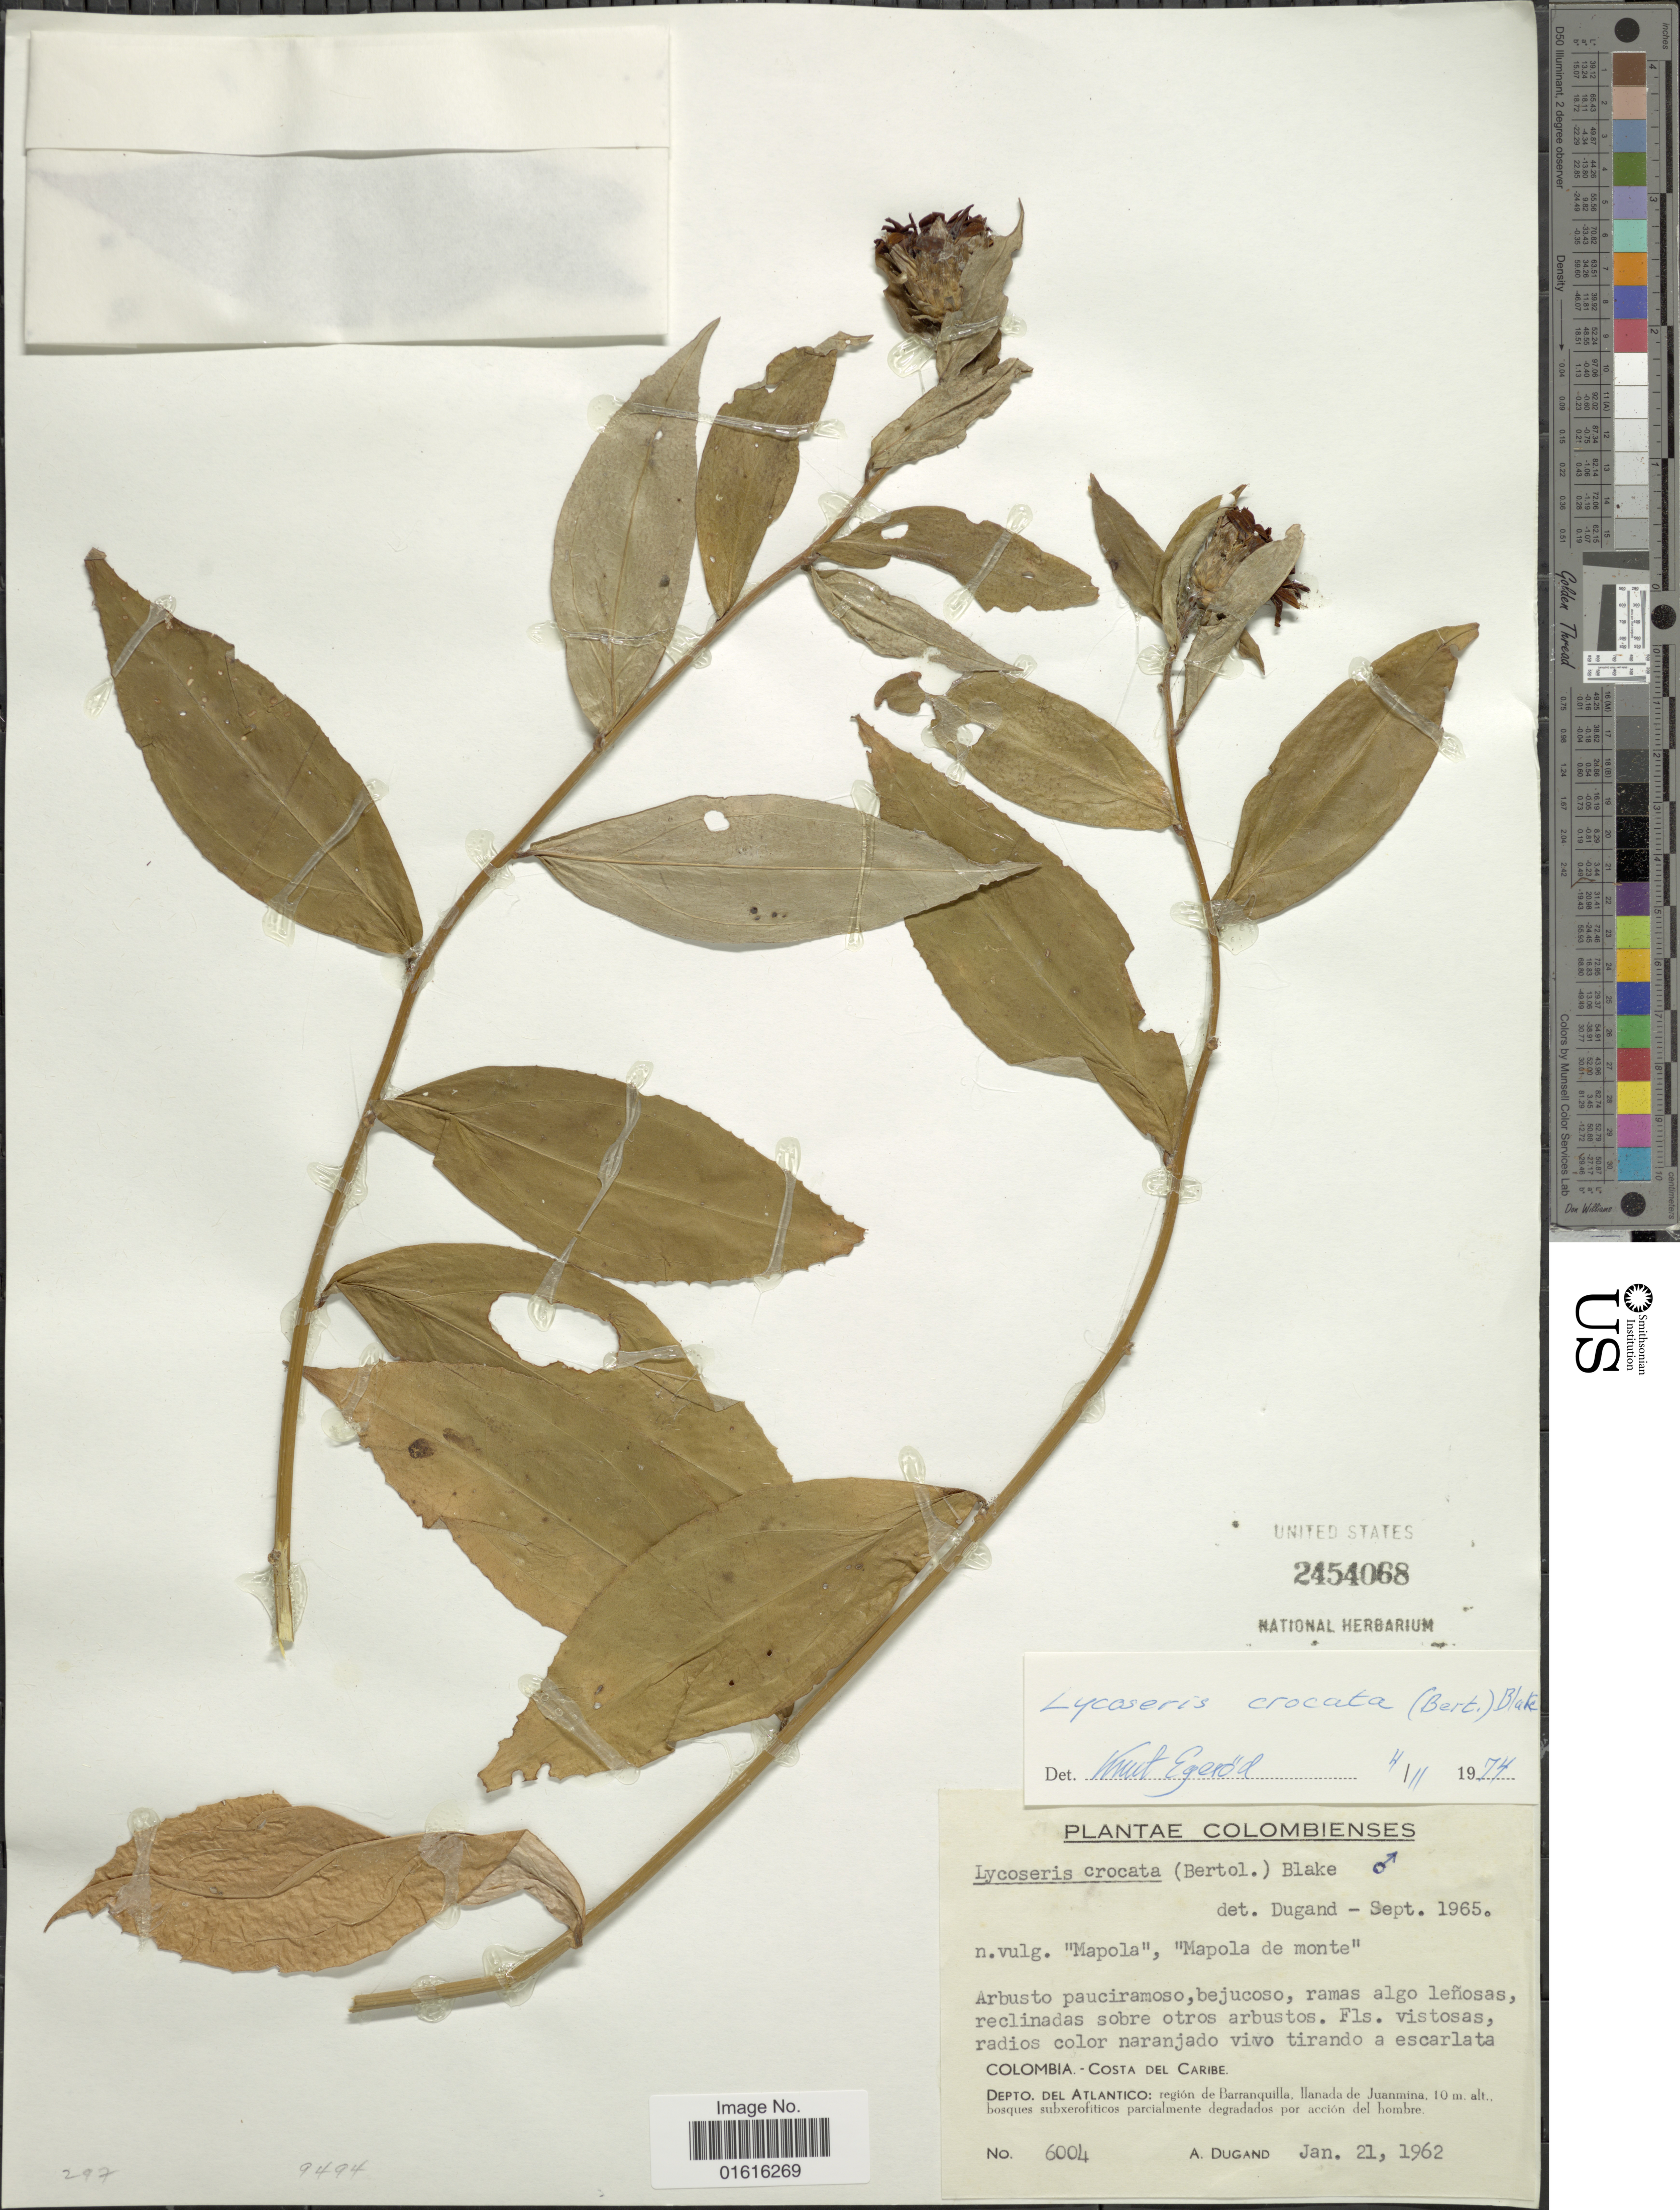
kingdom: Plantae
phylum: Tracheophyta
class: Magnoliopsida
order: Asterales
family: Asteraceae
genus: Lycoseris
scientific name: Lycoseris crocata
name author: S.F. Blake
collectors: A. Dugand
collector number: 6004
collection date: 1962-01-21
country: Colombia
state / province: Atlántico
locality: Colombia.- Costa del Caribe. Depto. del Atlantico: región de Barranquilla, Ilanada de Juanmina.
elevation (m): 10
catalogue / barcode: US 2454068